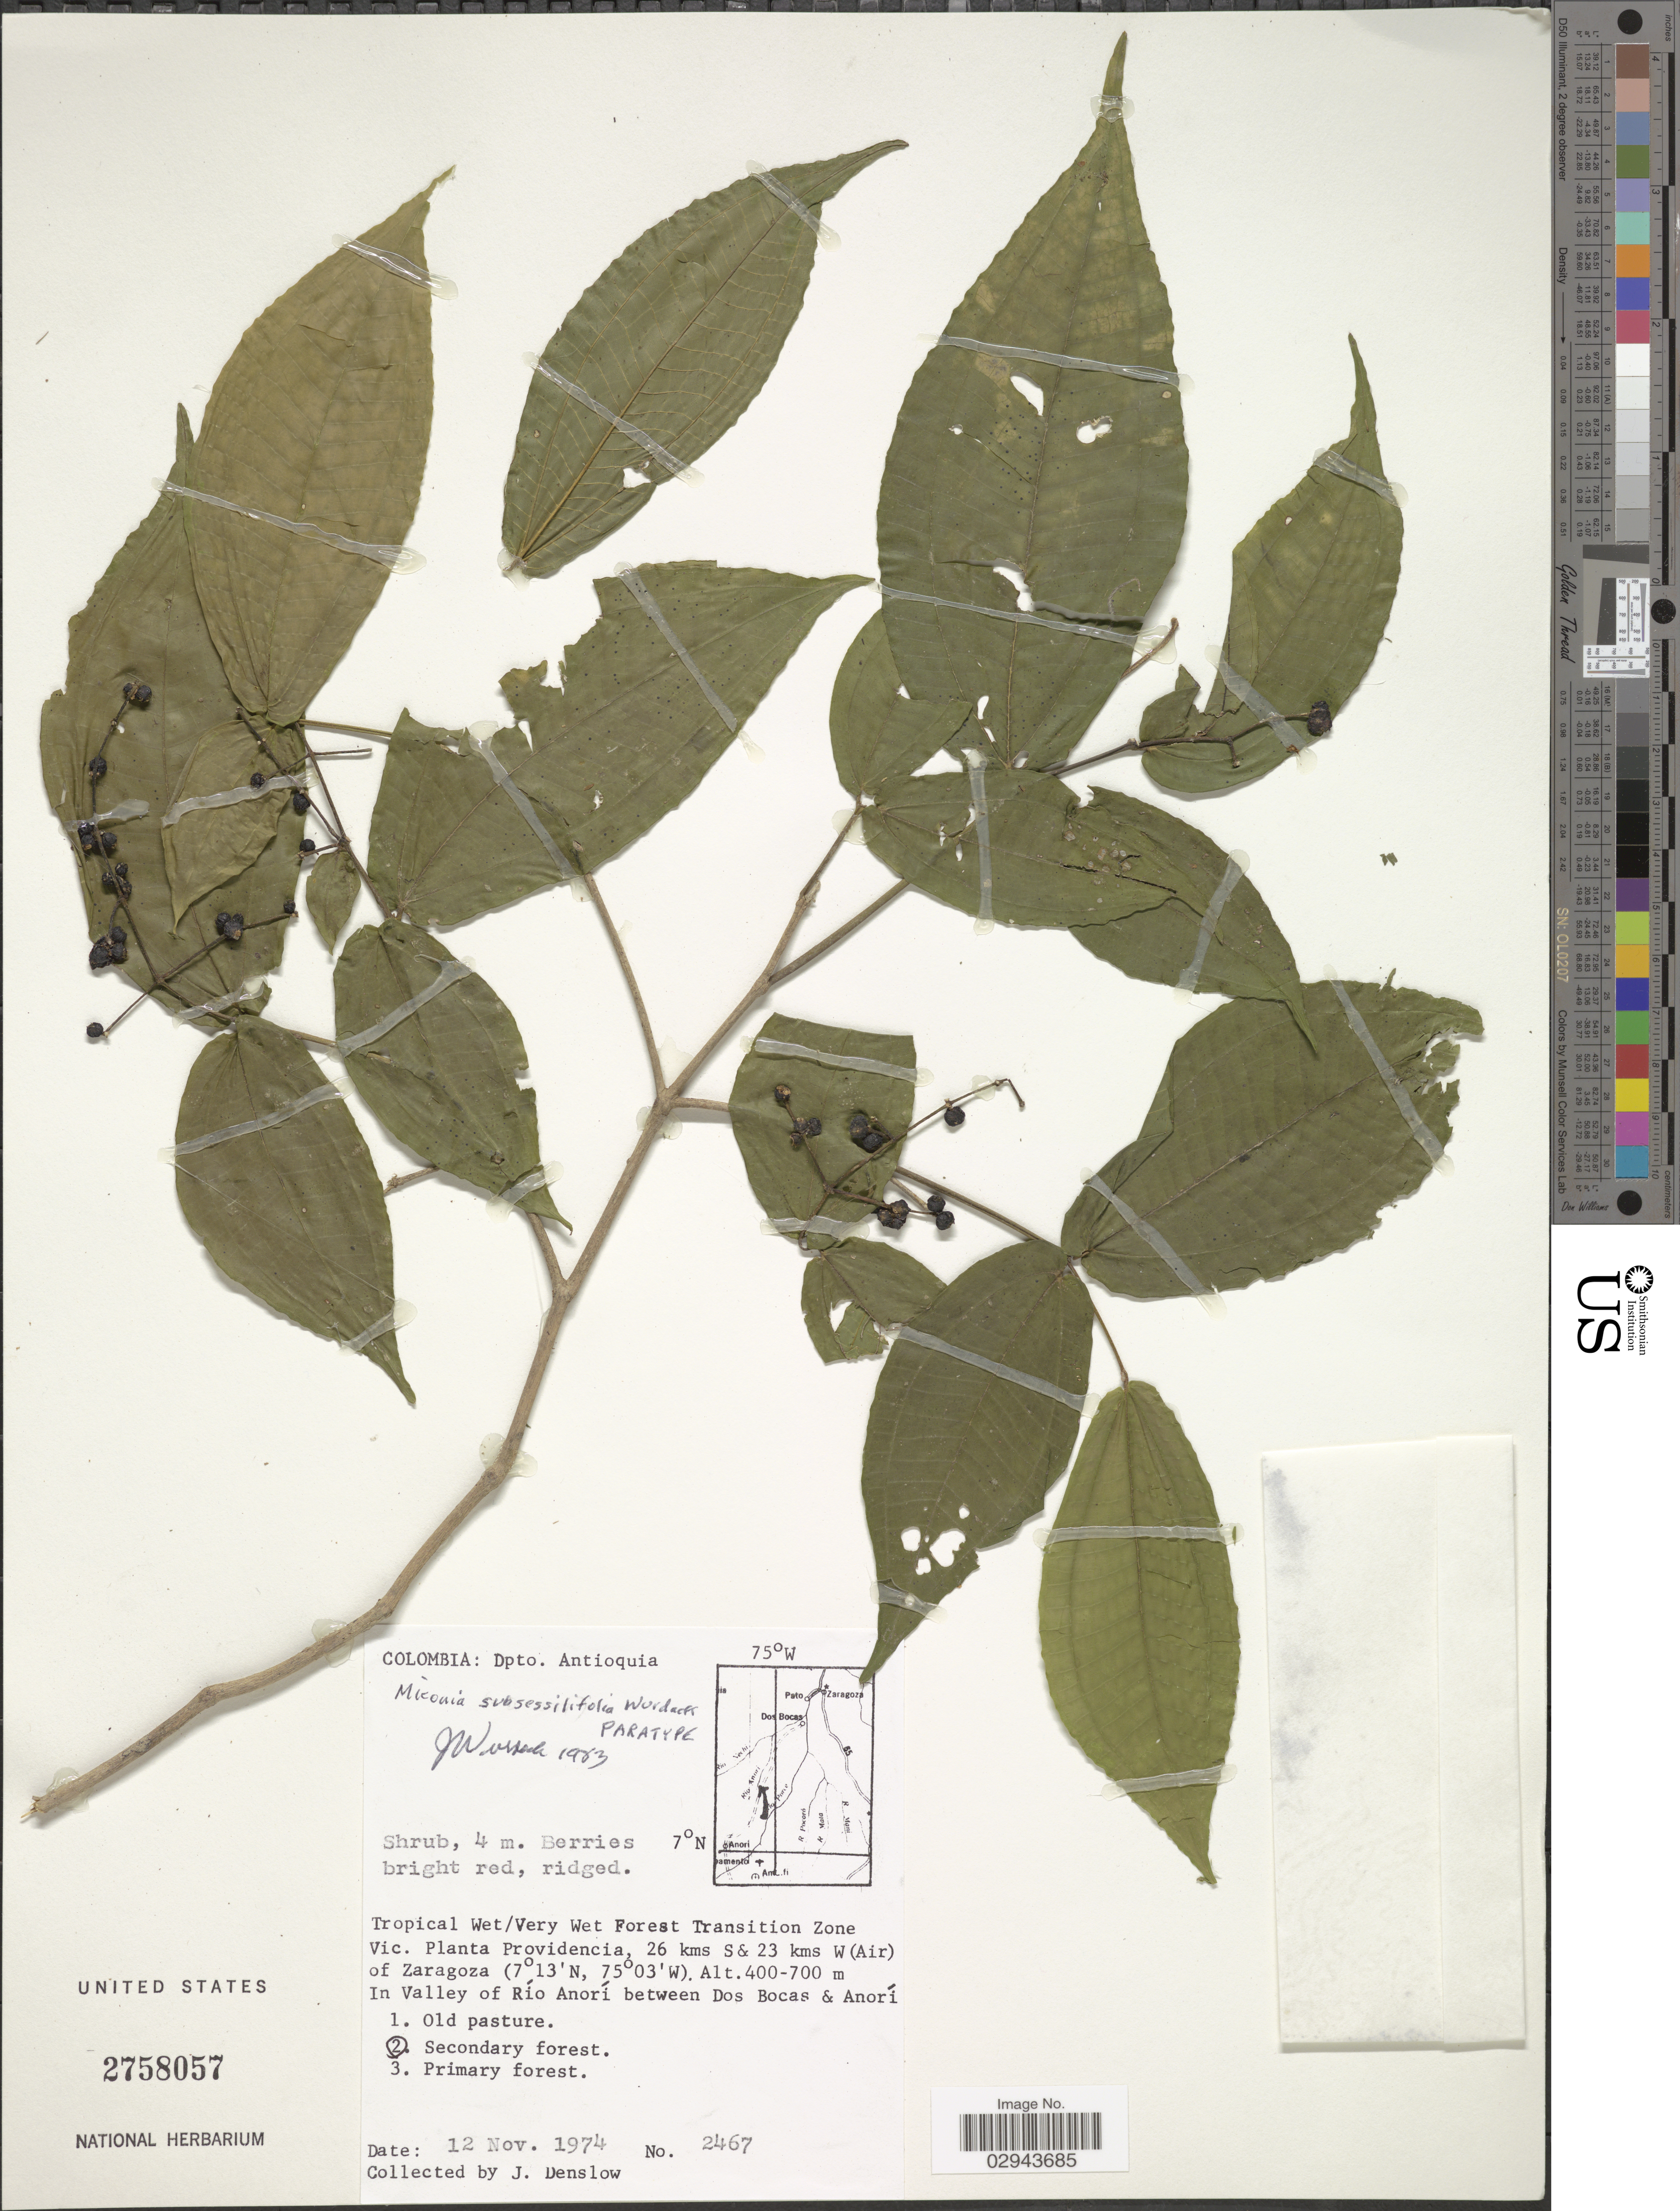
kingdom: Plantae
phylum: Tracheophyta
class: Magnoliopsida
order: Myrtales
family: Melastomataceae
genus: Miconia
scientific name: Miconia subsessilifolia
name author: Wurdack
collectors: J. Denslow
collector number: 2467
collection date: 1974-11-12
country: Colombia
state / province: Antioquia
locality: Dpto. Antioquia. Tropical Wet/Very Wet Forest Transition Zone. Vic. Planta Providencia, 26 kms S& 23 kms W (Air) of Zaragoza. In Valley of Río Anorí between Dos Bocas & Anorí.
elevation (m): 400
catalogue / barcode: US 2758057